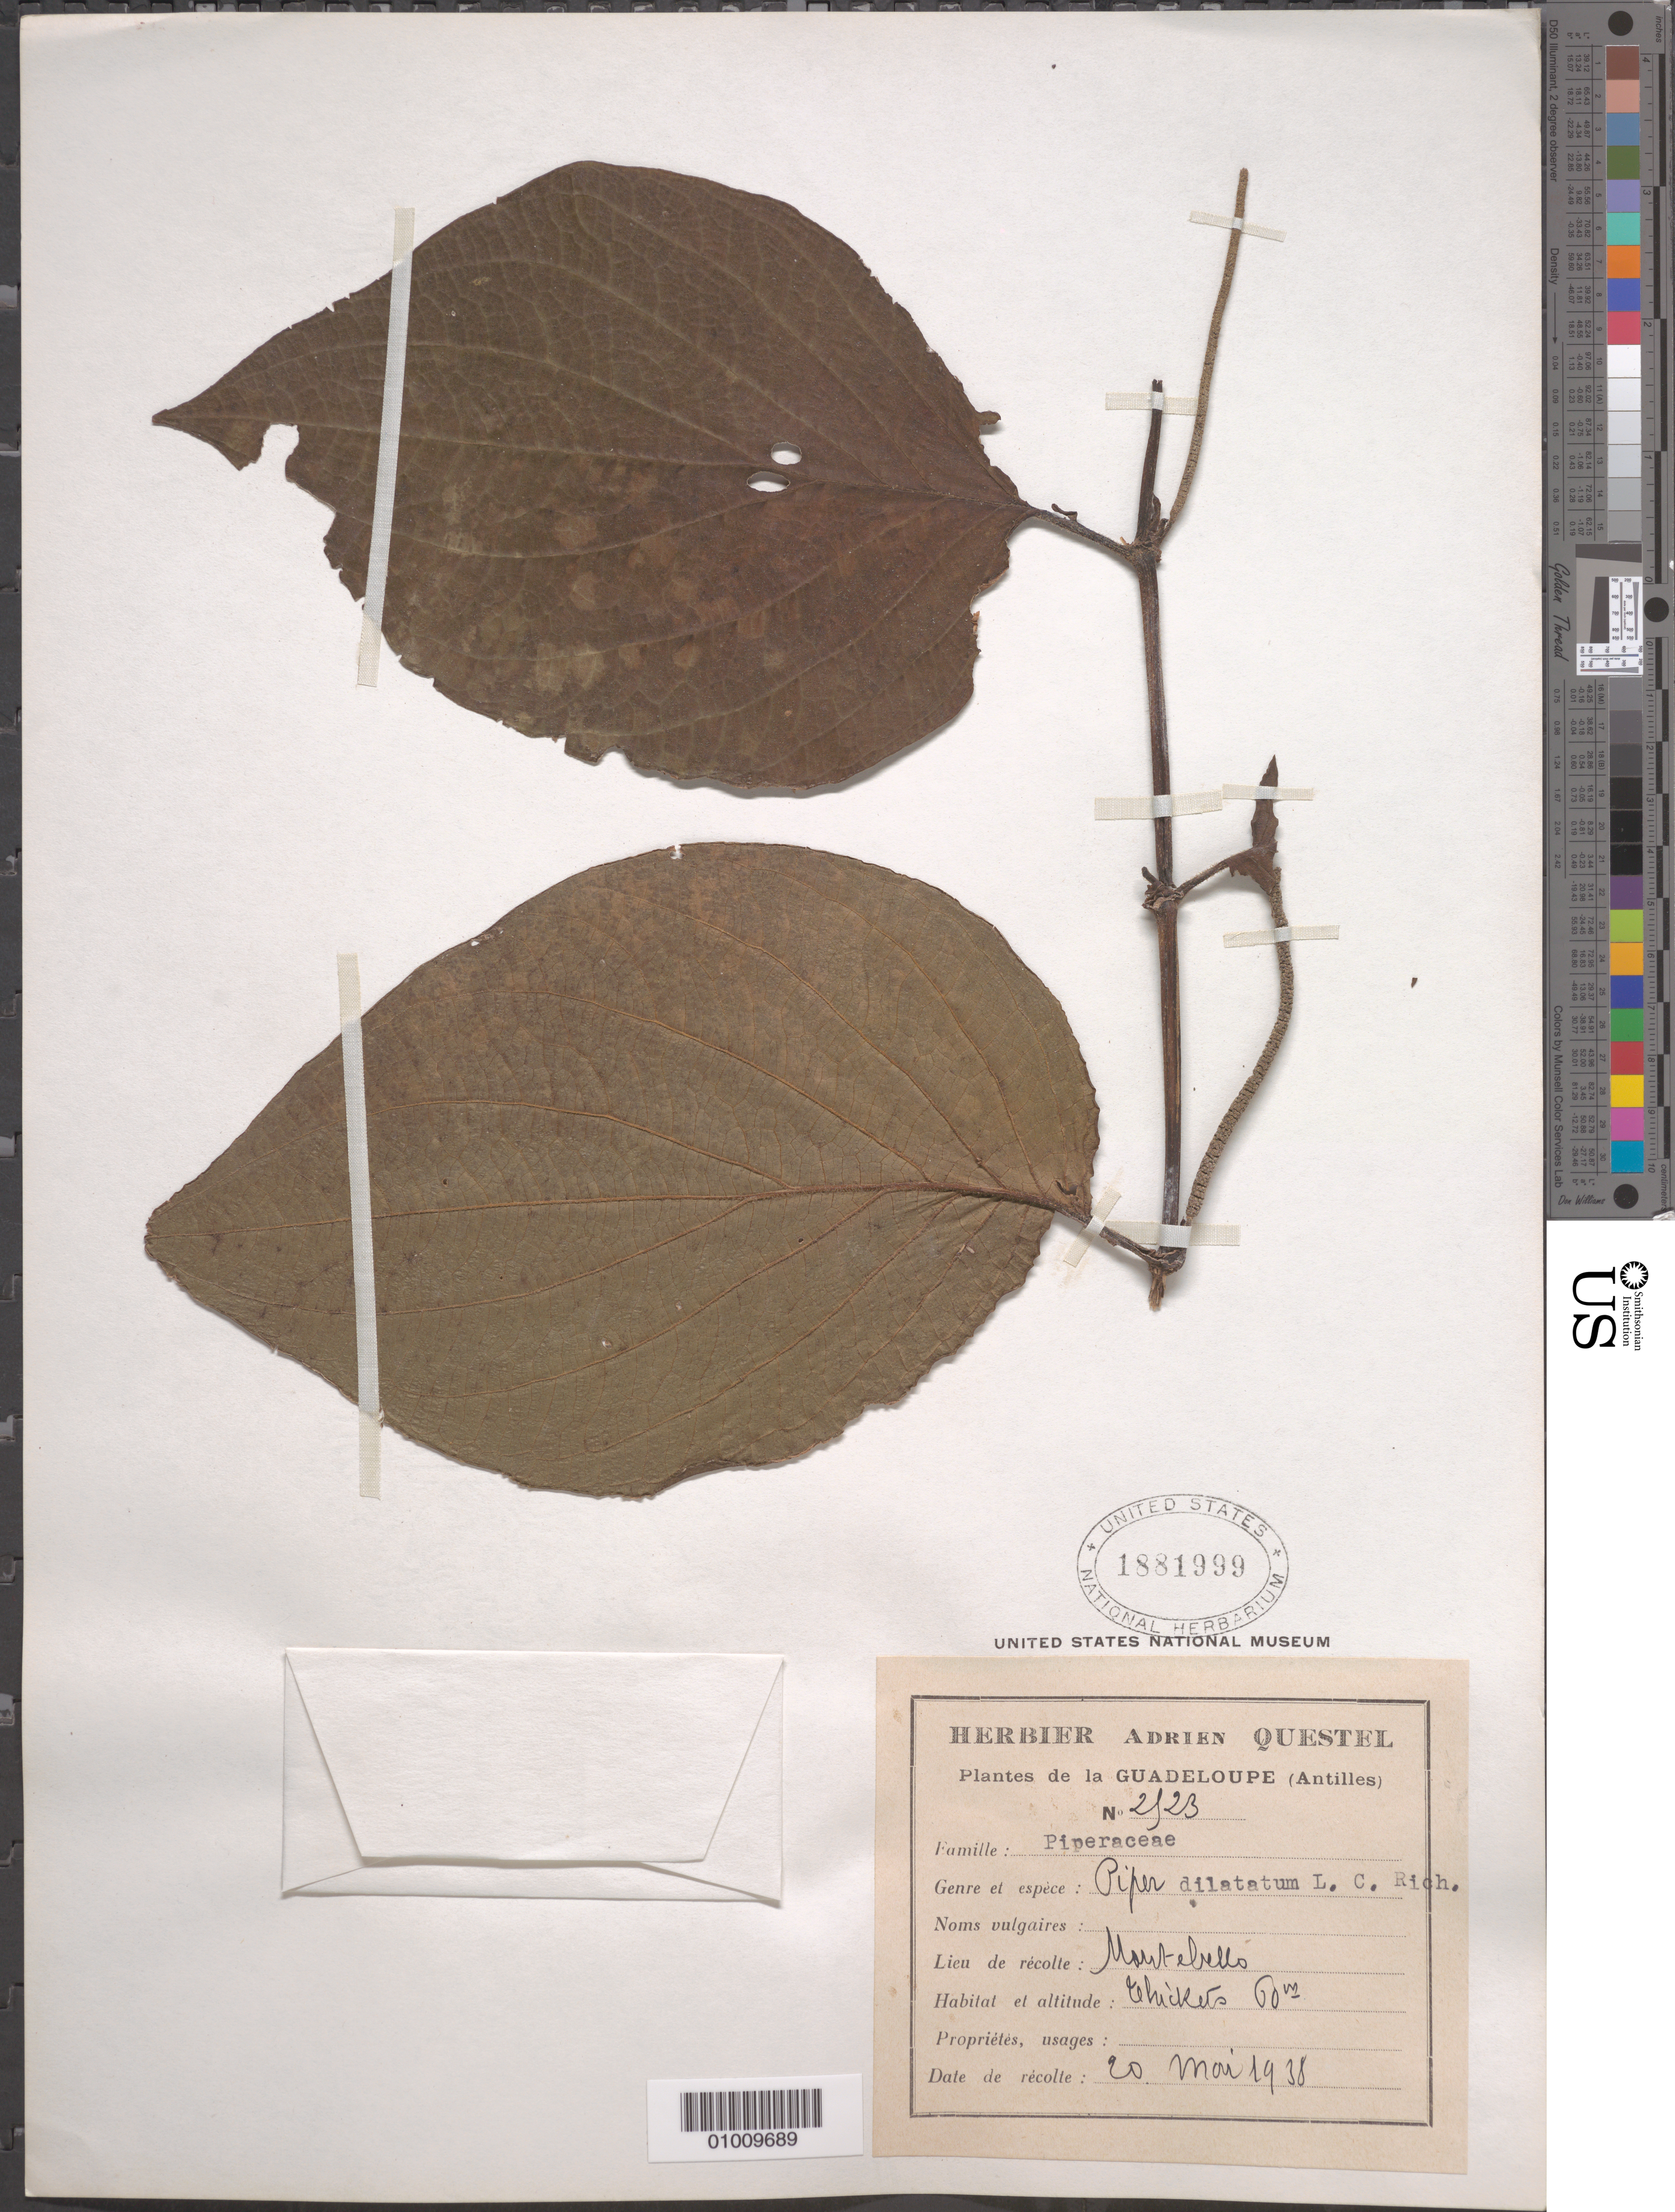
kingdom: Plantae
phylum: Tracheophyta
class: Magnoliopsida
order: Piperales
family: Piperaceae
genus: Piper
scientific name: Piper dilatatum var. dilatatum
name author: Rich.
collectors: A. Questel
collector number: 2123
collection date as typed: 20 Mar 1938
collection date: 1938-03-20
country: Guadeloupe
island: Basse Terre [Guadeloupe]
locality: Montebello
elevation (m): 60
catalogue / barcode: US 1881999